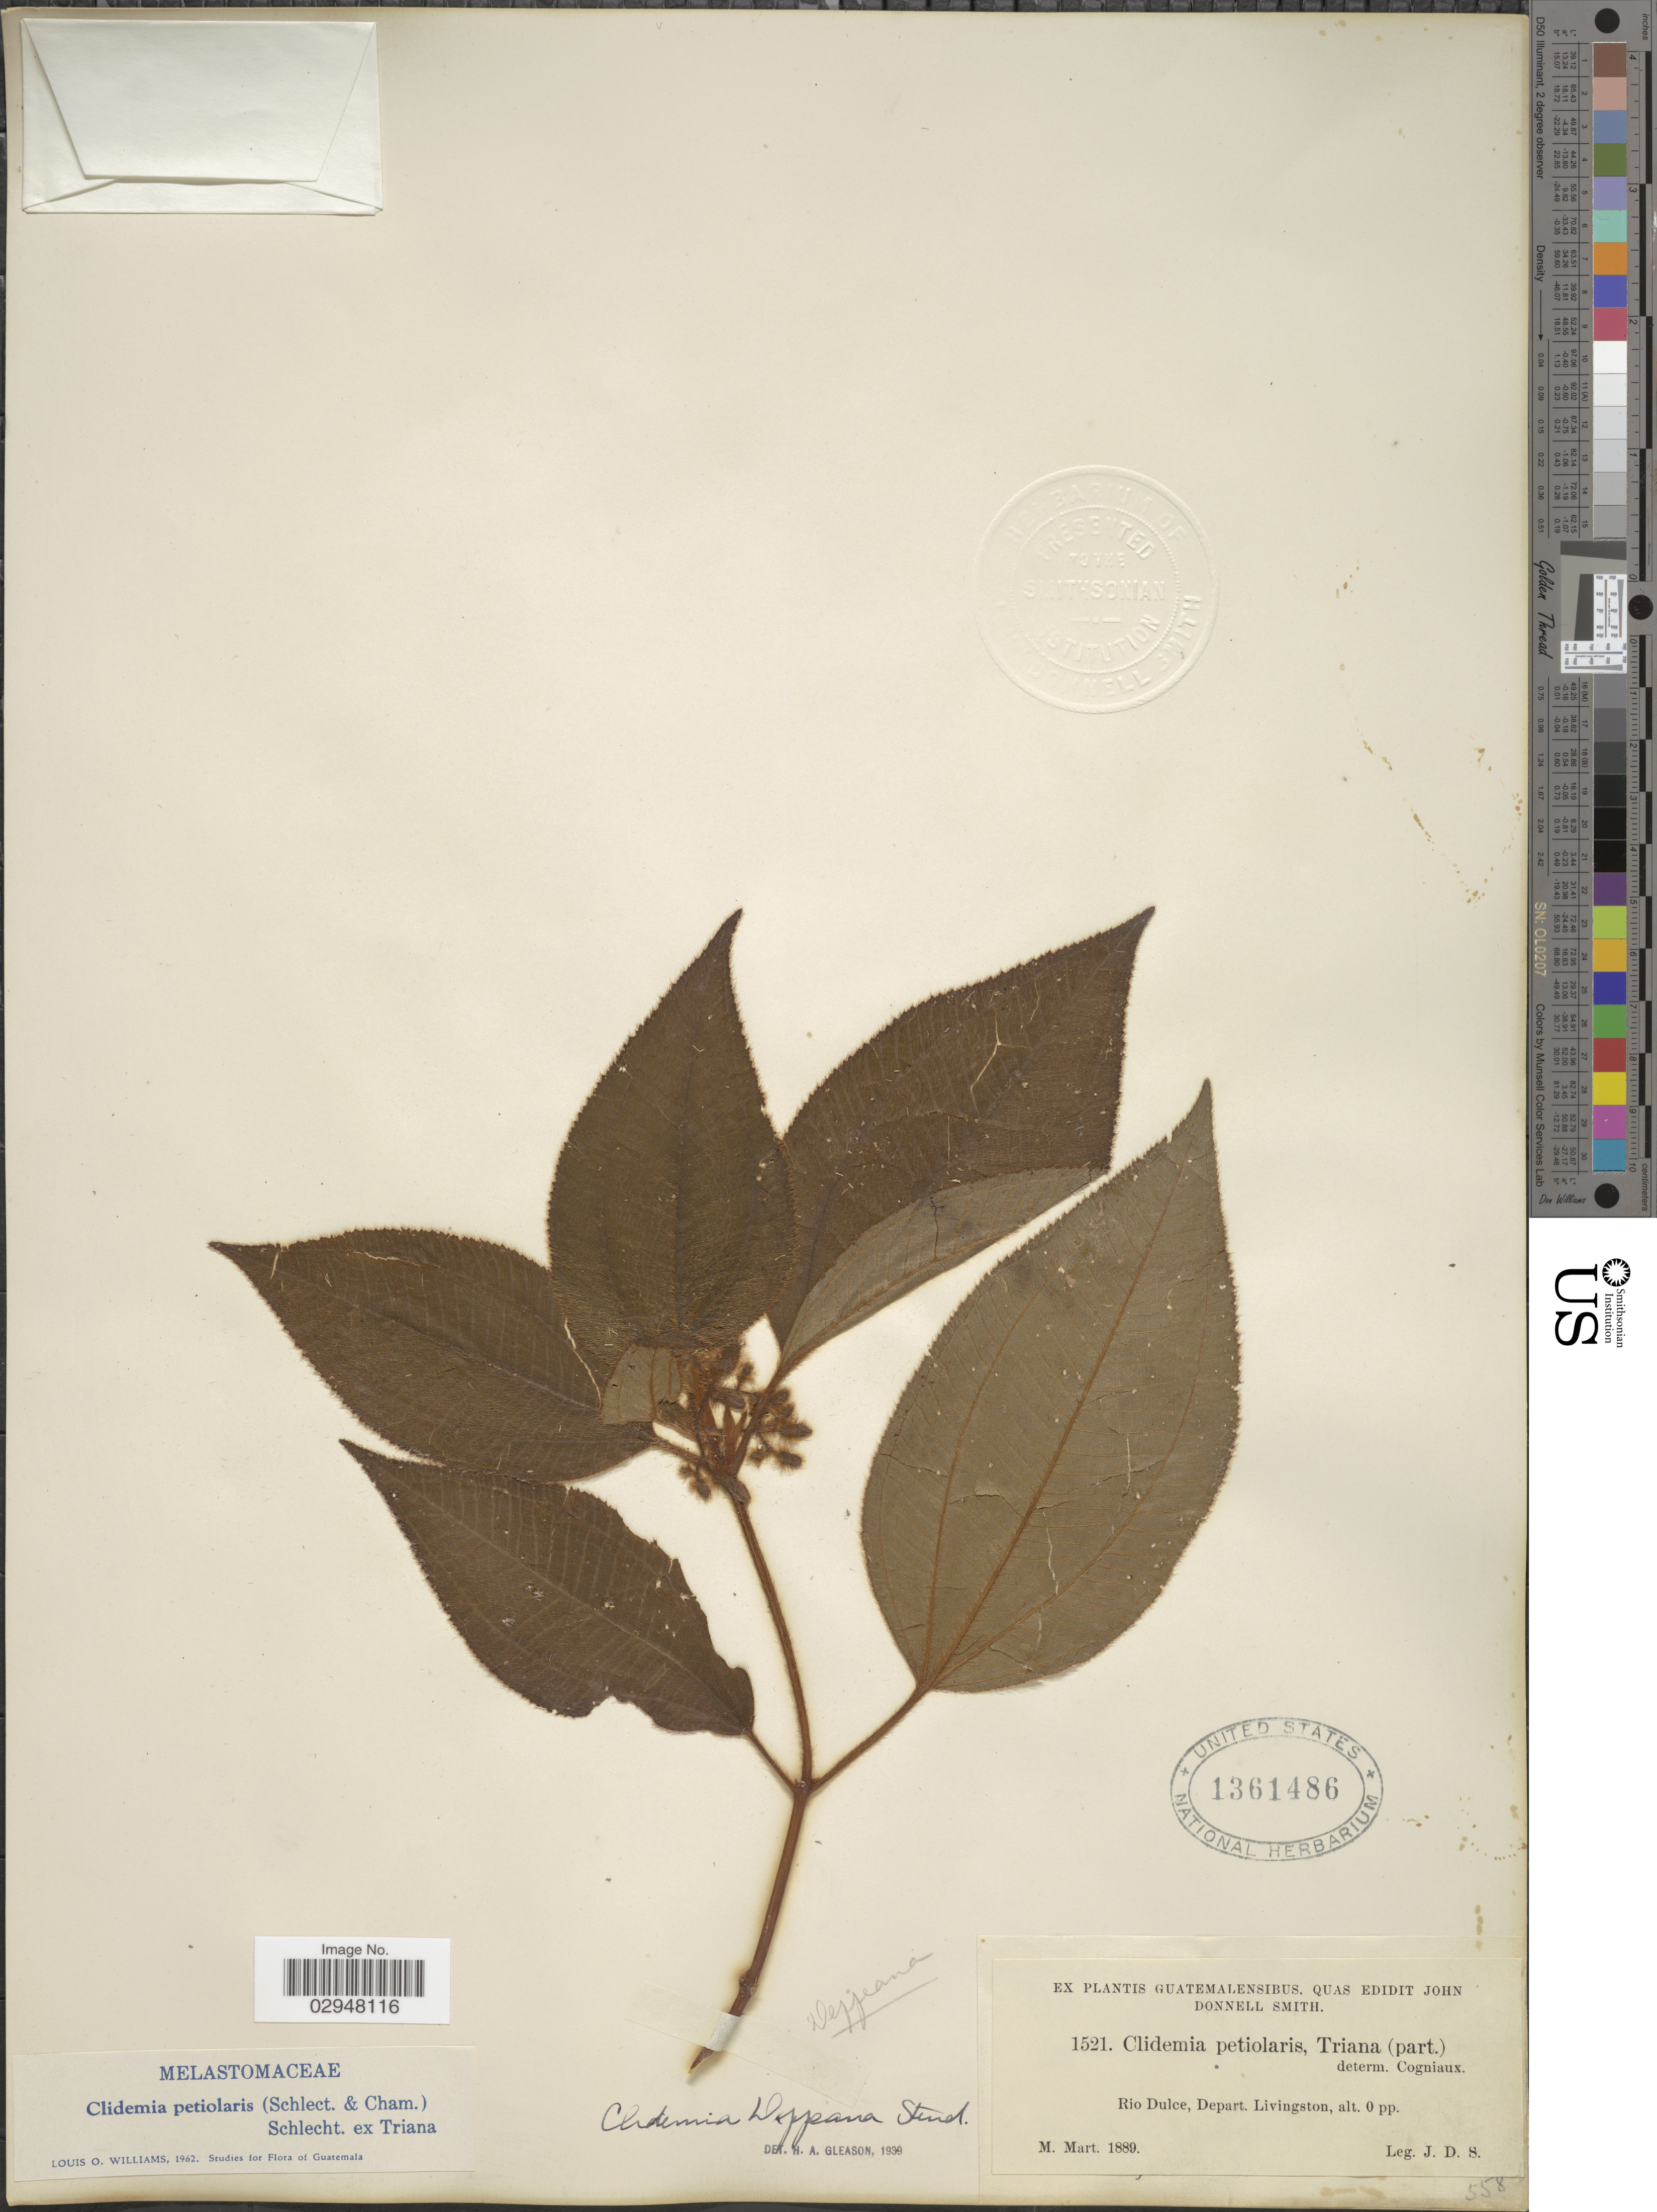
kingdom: Plantae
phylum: Tracheophyta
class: Magnoliopsida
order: Myrtales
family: Melastomataceae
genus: Clidemia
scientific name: Clidemia petiolaris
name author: (Schltdl. & Cham.) Schltdl. ex Triana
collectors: J. Donnell Smith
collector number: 1521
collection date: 1889-03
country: Guatemala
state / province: Izabal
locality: Rio Dulce, Depart. Livingstone.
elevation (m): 0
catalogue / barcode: US 1361486